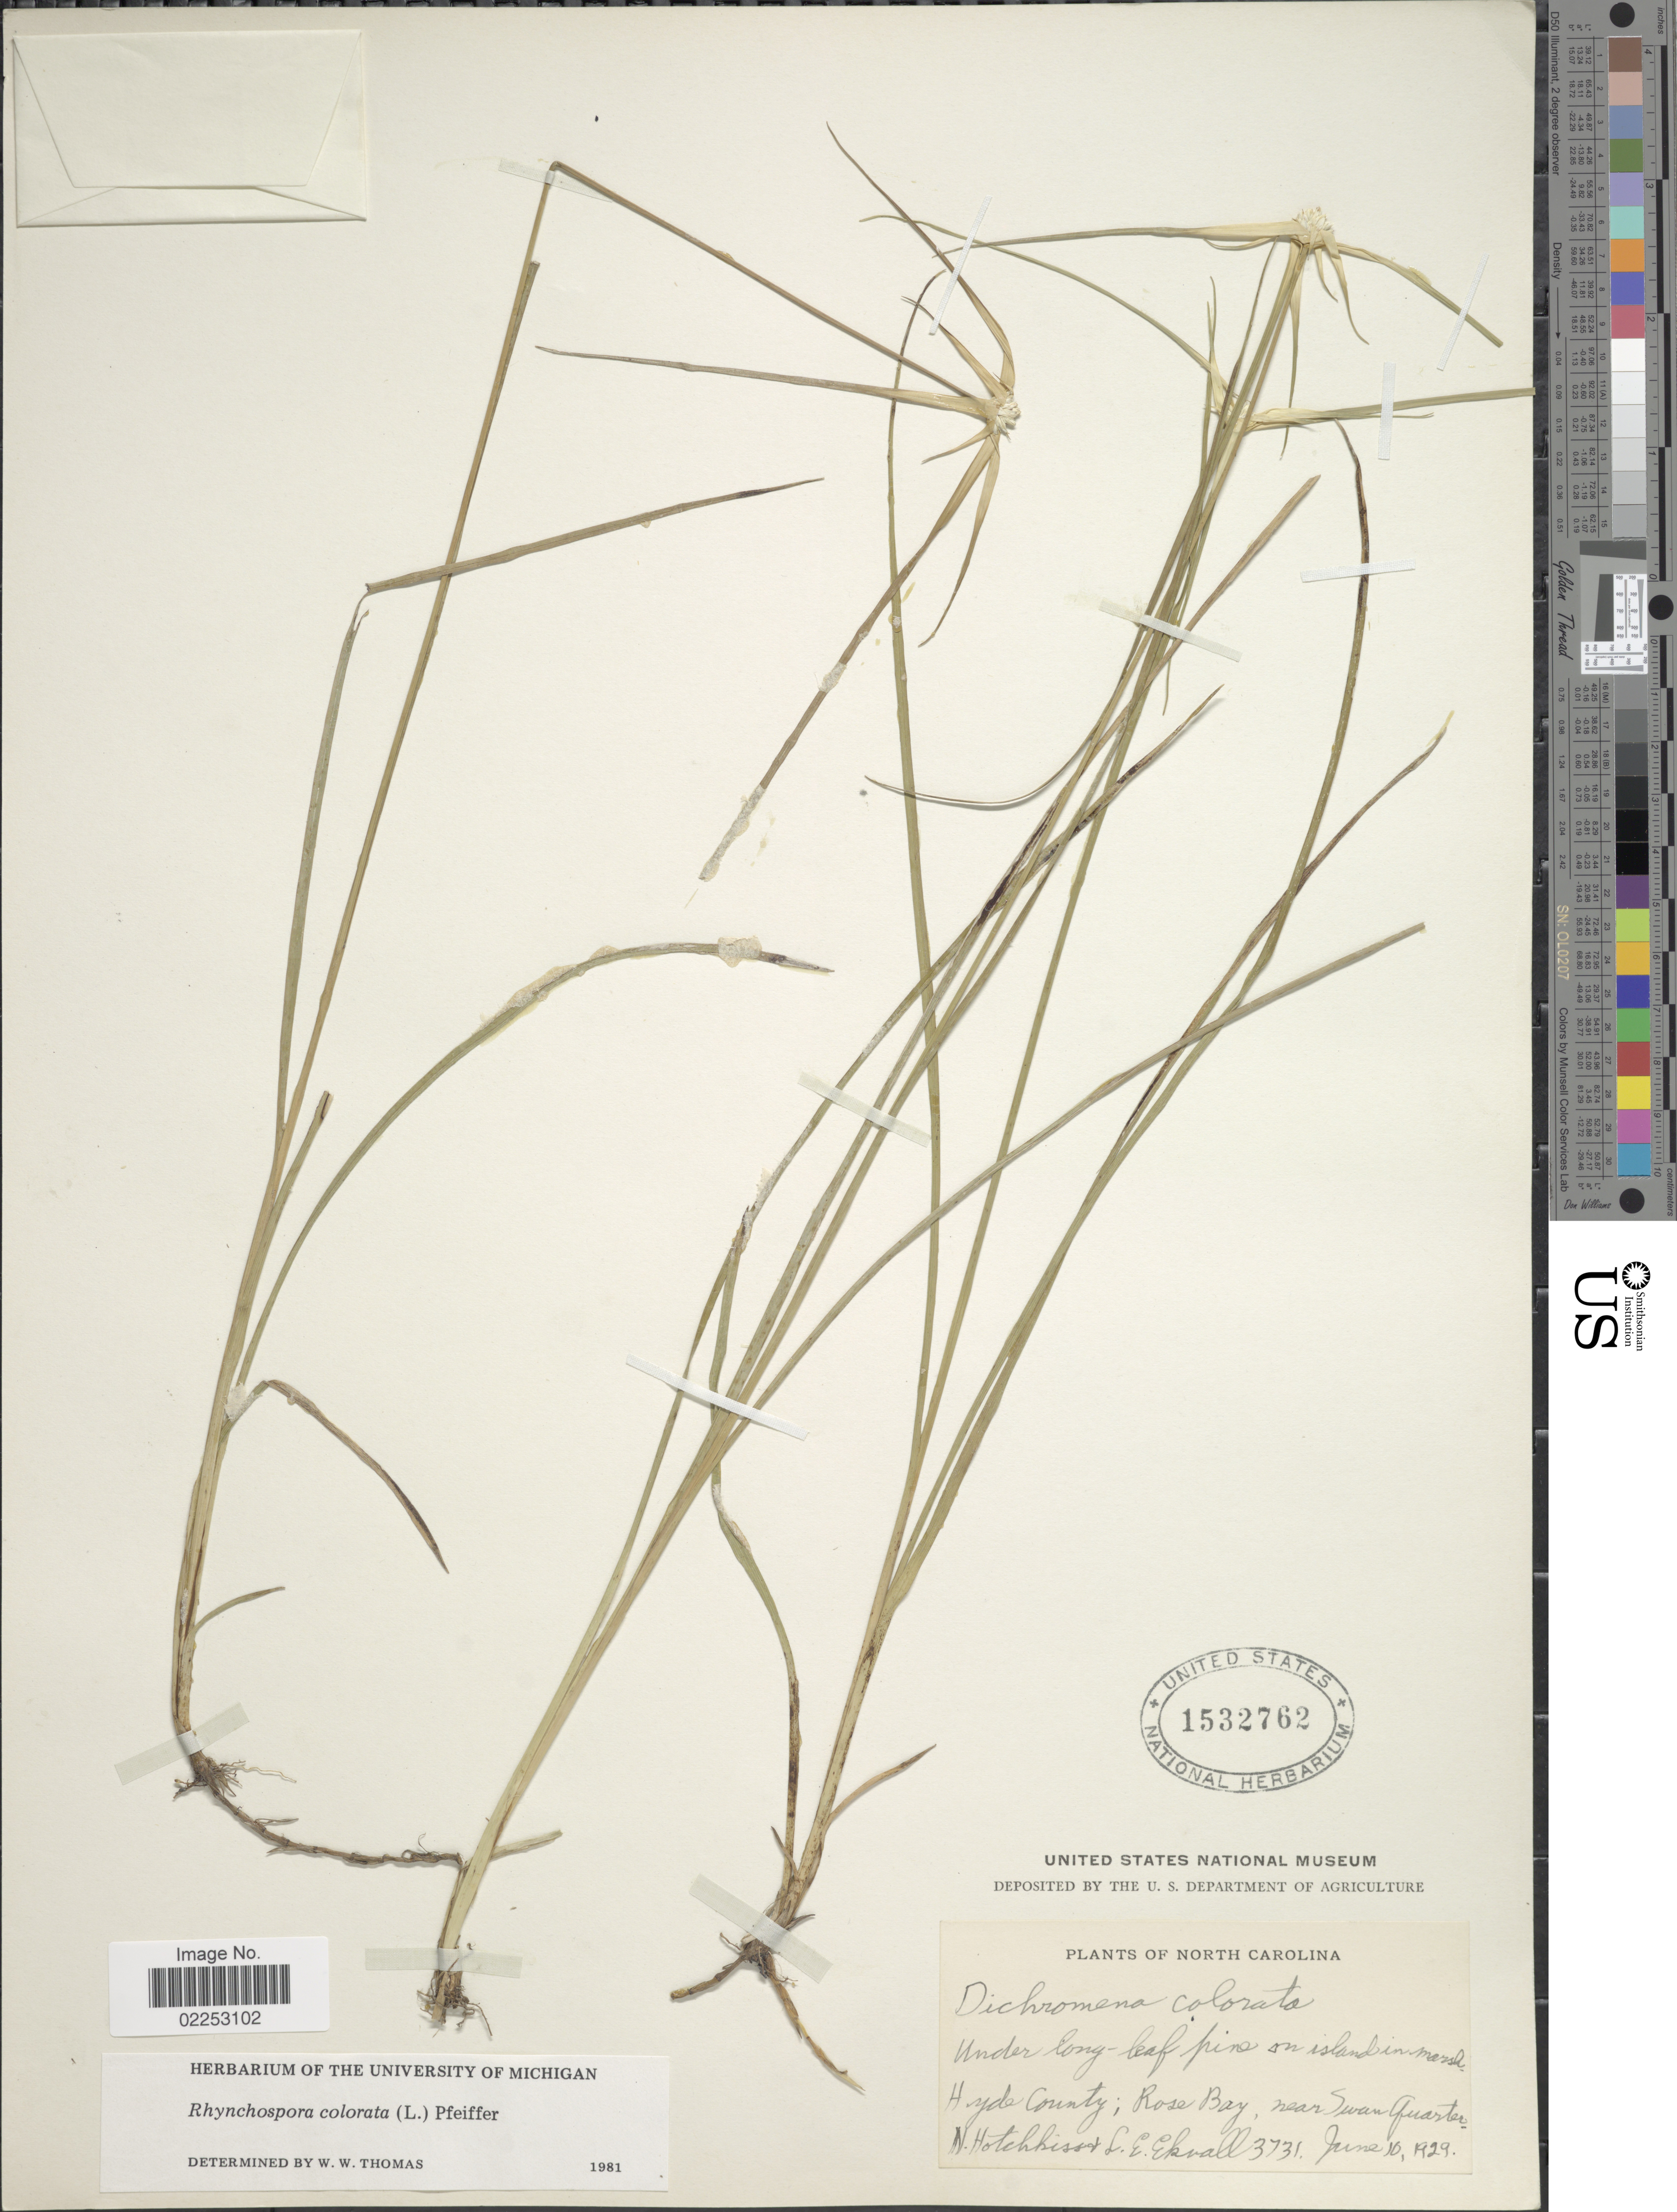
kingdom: Plantae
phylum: Tracheophyta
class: Liliopsida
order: Poales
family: Cyperaceae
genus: Rhynchospora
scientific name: Rhynchospora colorata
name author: (L.) H. Pfeiff.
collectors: N. Hotchkiss & L. Ekvall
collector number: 3731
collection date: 1929-06-10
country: United States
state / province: North Carolina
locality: Hyde County; Rose Bay, near Swan Quarter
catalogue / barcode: US 1532762